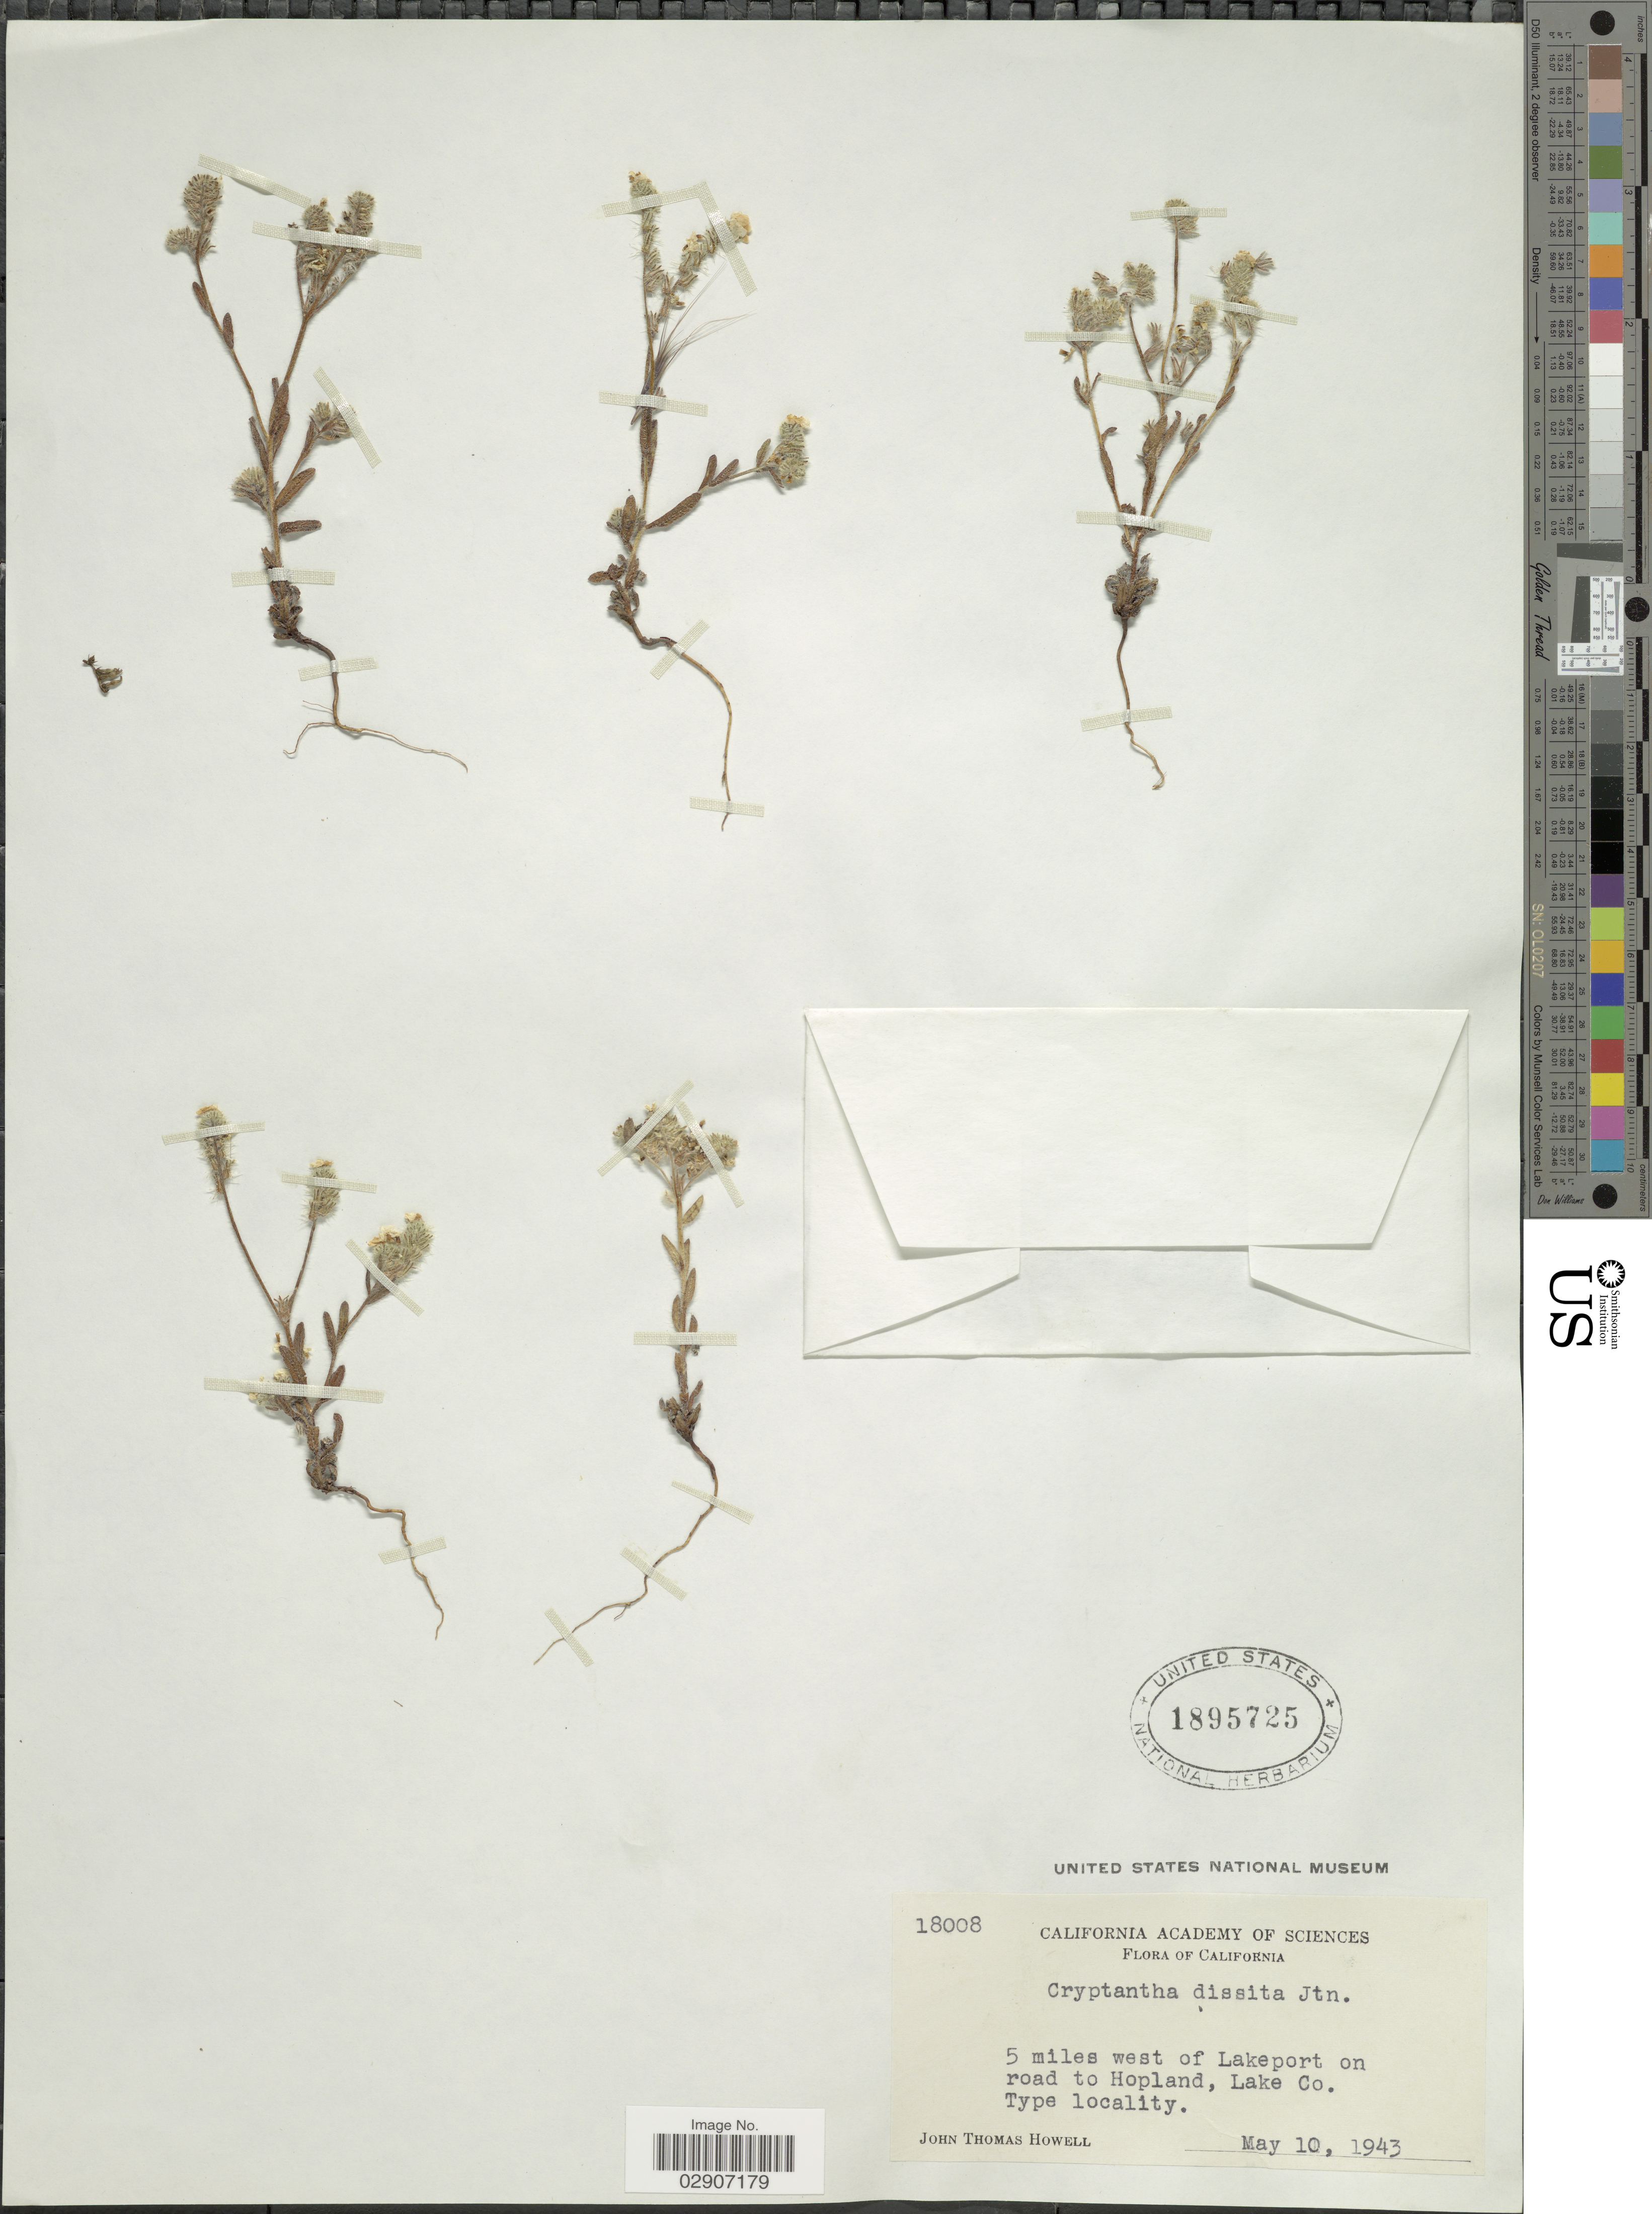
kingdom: Plantae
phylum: Tracheophyta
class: Magnoliopsida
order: Boraginales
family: Boraginaceae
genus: Cryptantha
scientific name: Cryptantha dissita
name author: I.M. Johnst.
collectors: J. T. Howell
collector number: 18008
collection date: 1943-05-10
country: United States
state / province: California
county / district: Lake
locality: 5 miles west of Lakeport on road to Hopland, Lake Co.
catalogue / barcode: US 1895725